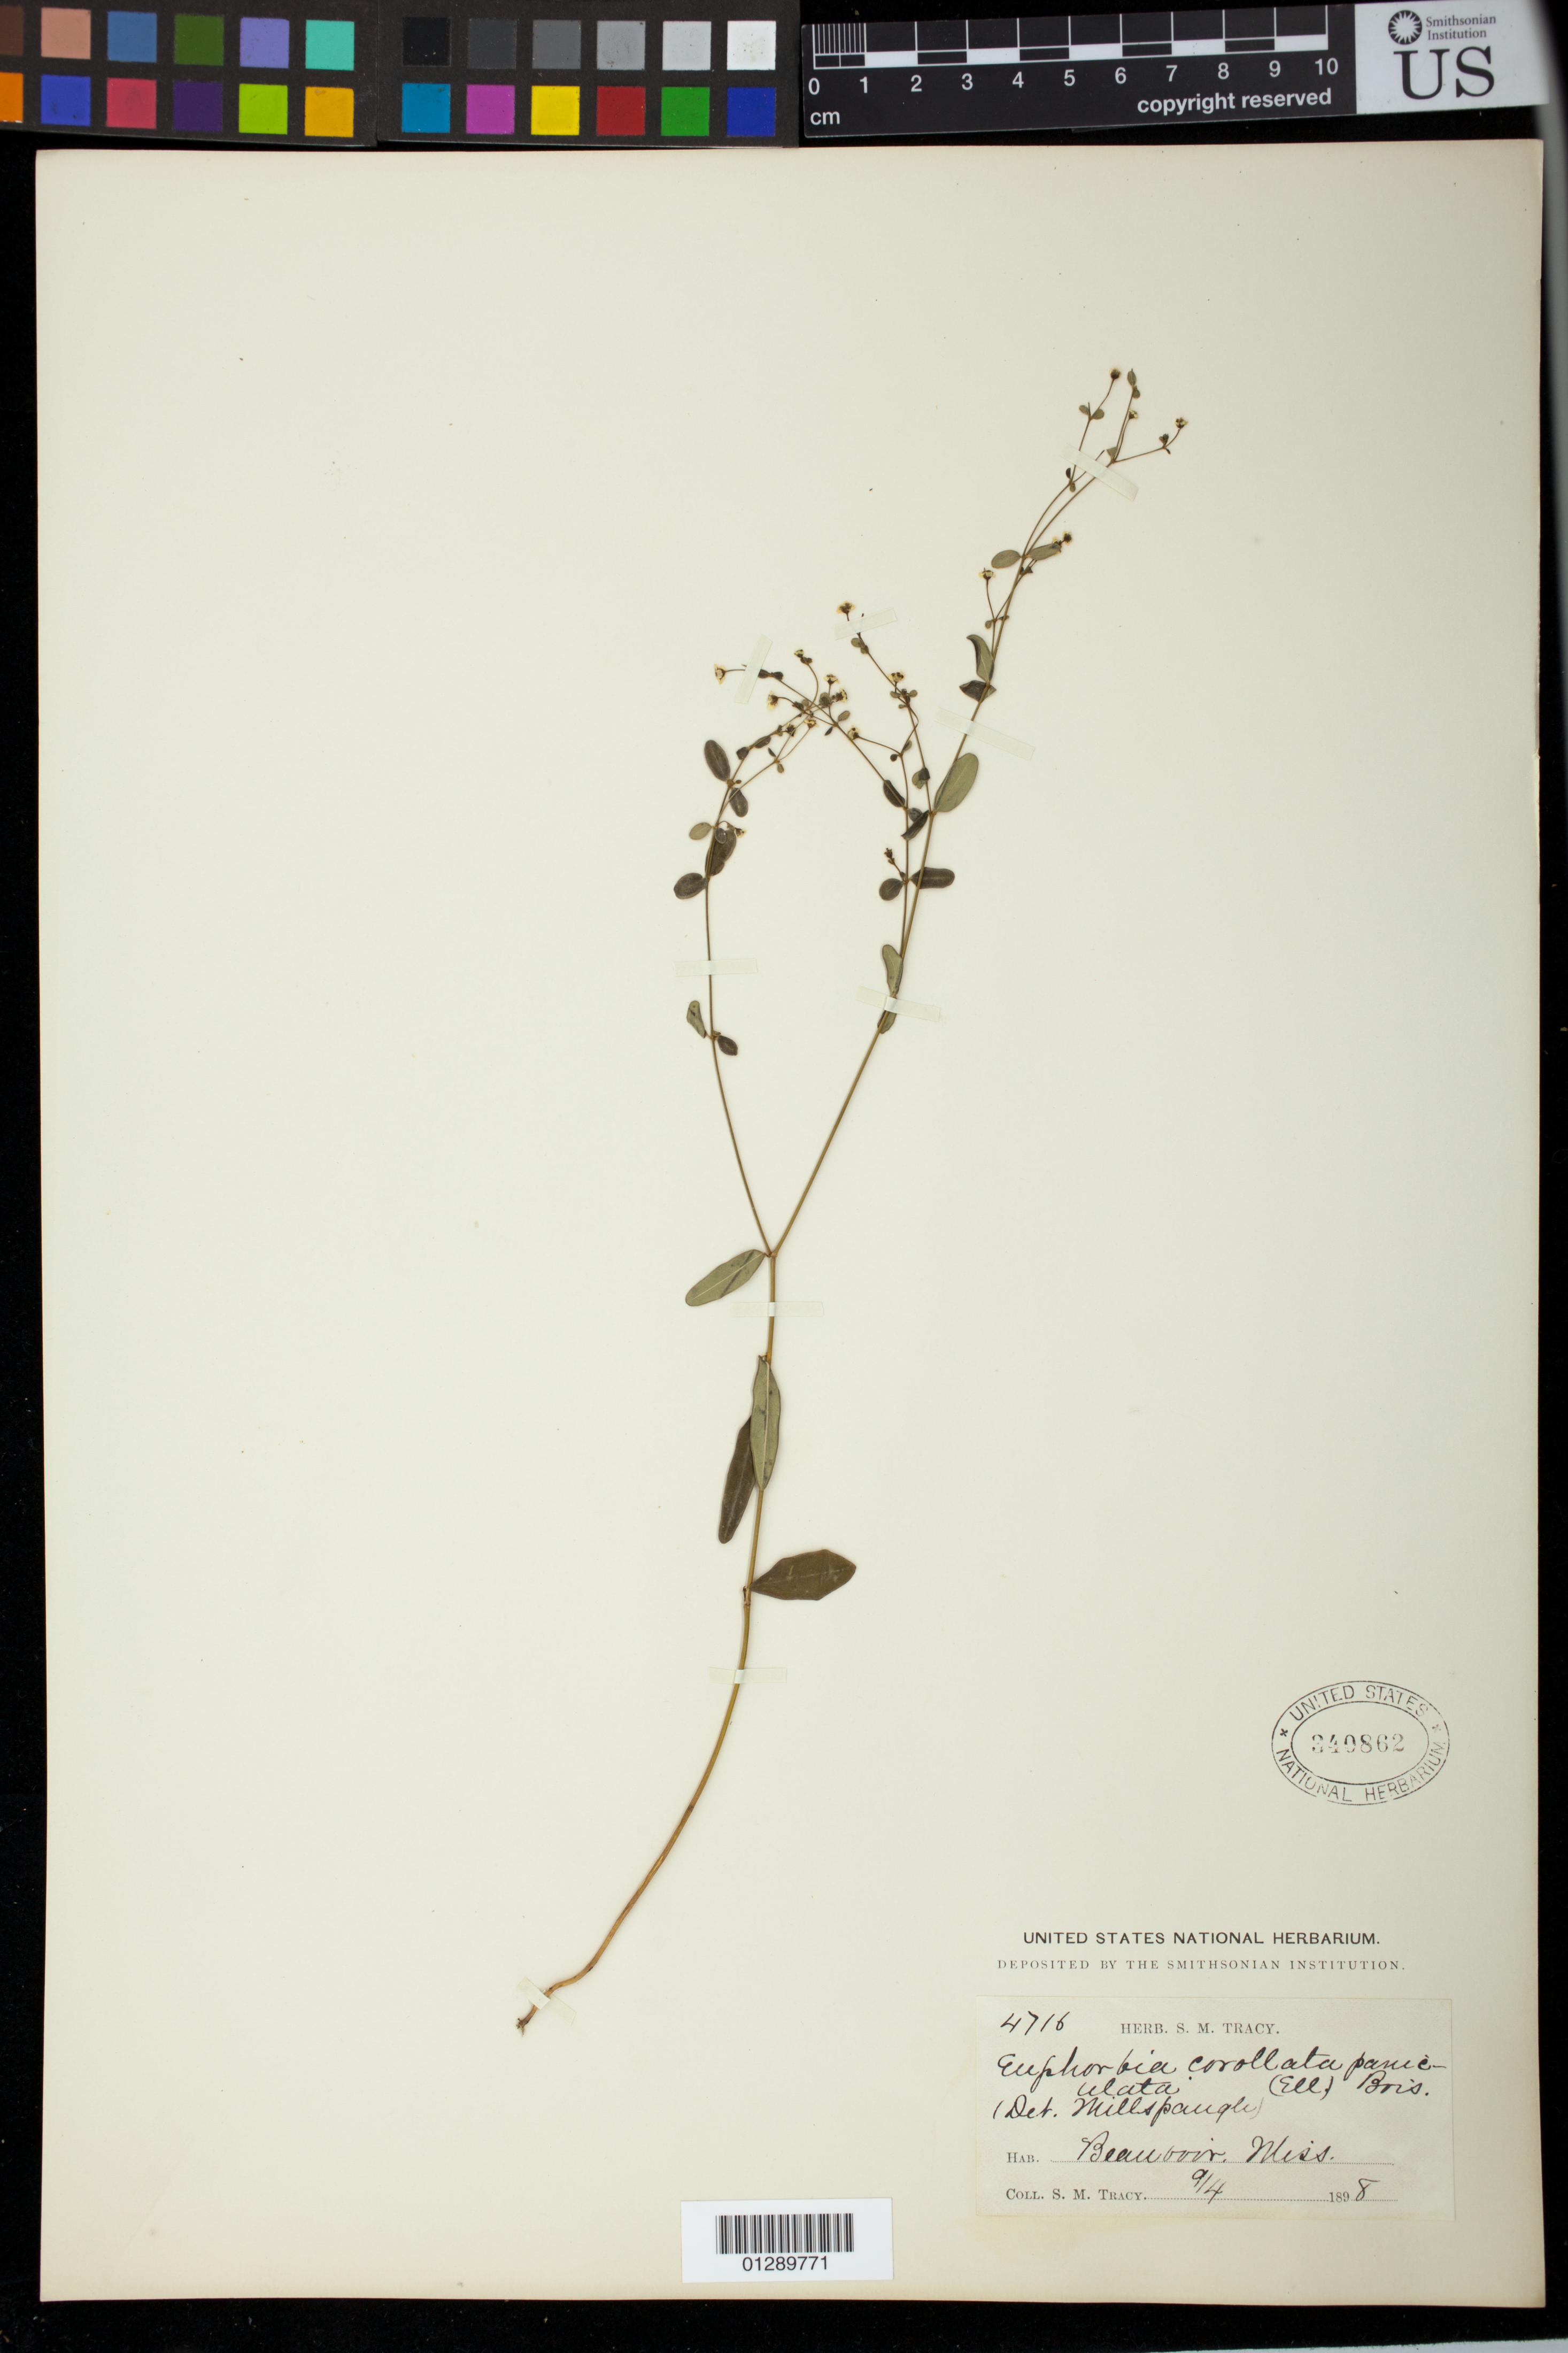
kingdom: Plantae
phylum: Tracheophyta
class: Magnoliopsida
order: Malpighiales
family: Euphorbiaceae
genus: Euphorbia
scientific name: Euphorbia corollata var. paniculata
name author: Boiss.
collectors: S. M. Tracy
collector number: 4716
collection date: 1898-09-04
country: United States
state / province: Mississippi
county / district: Harrison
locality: Beauvoir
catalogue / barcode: US 340862